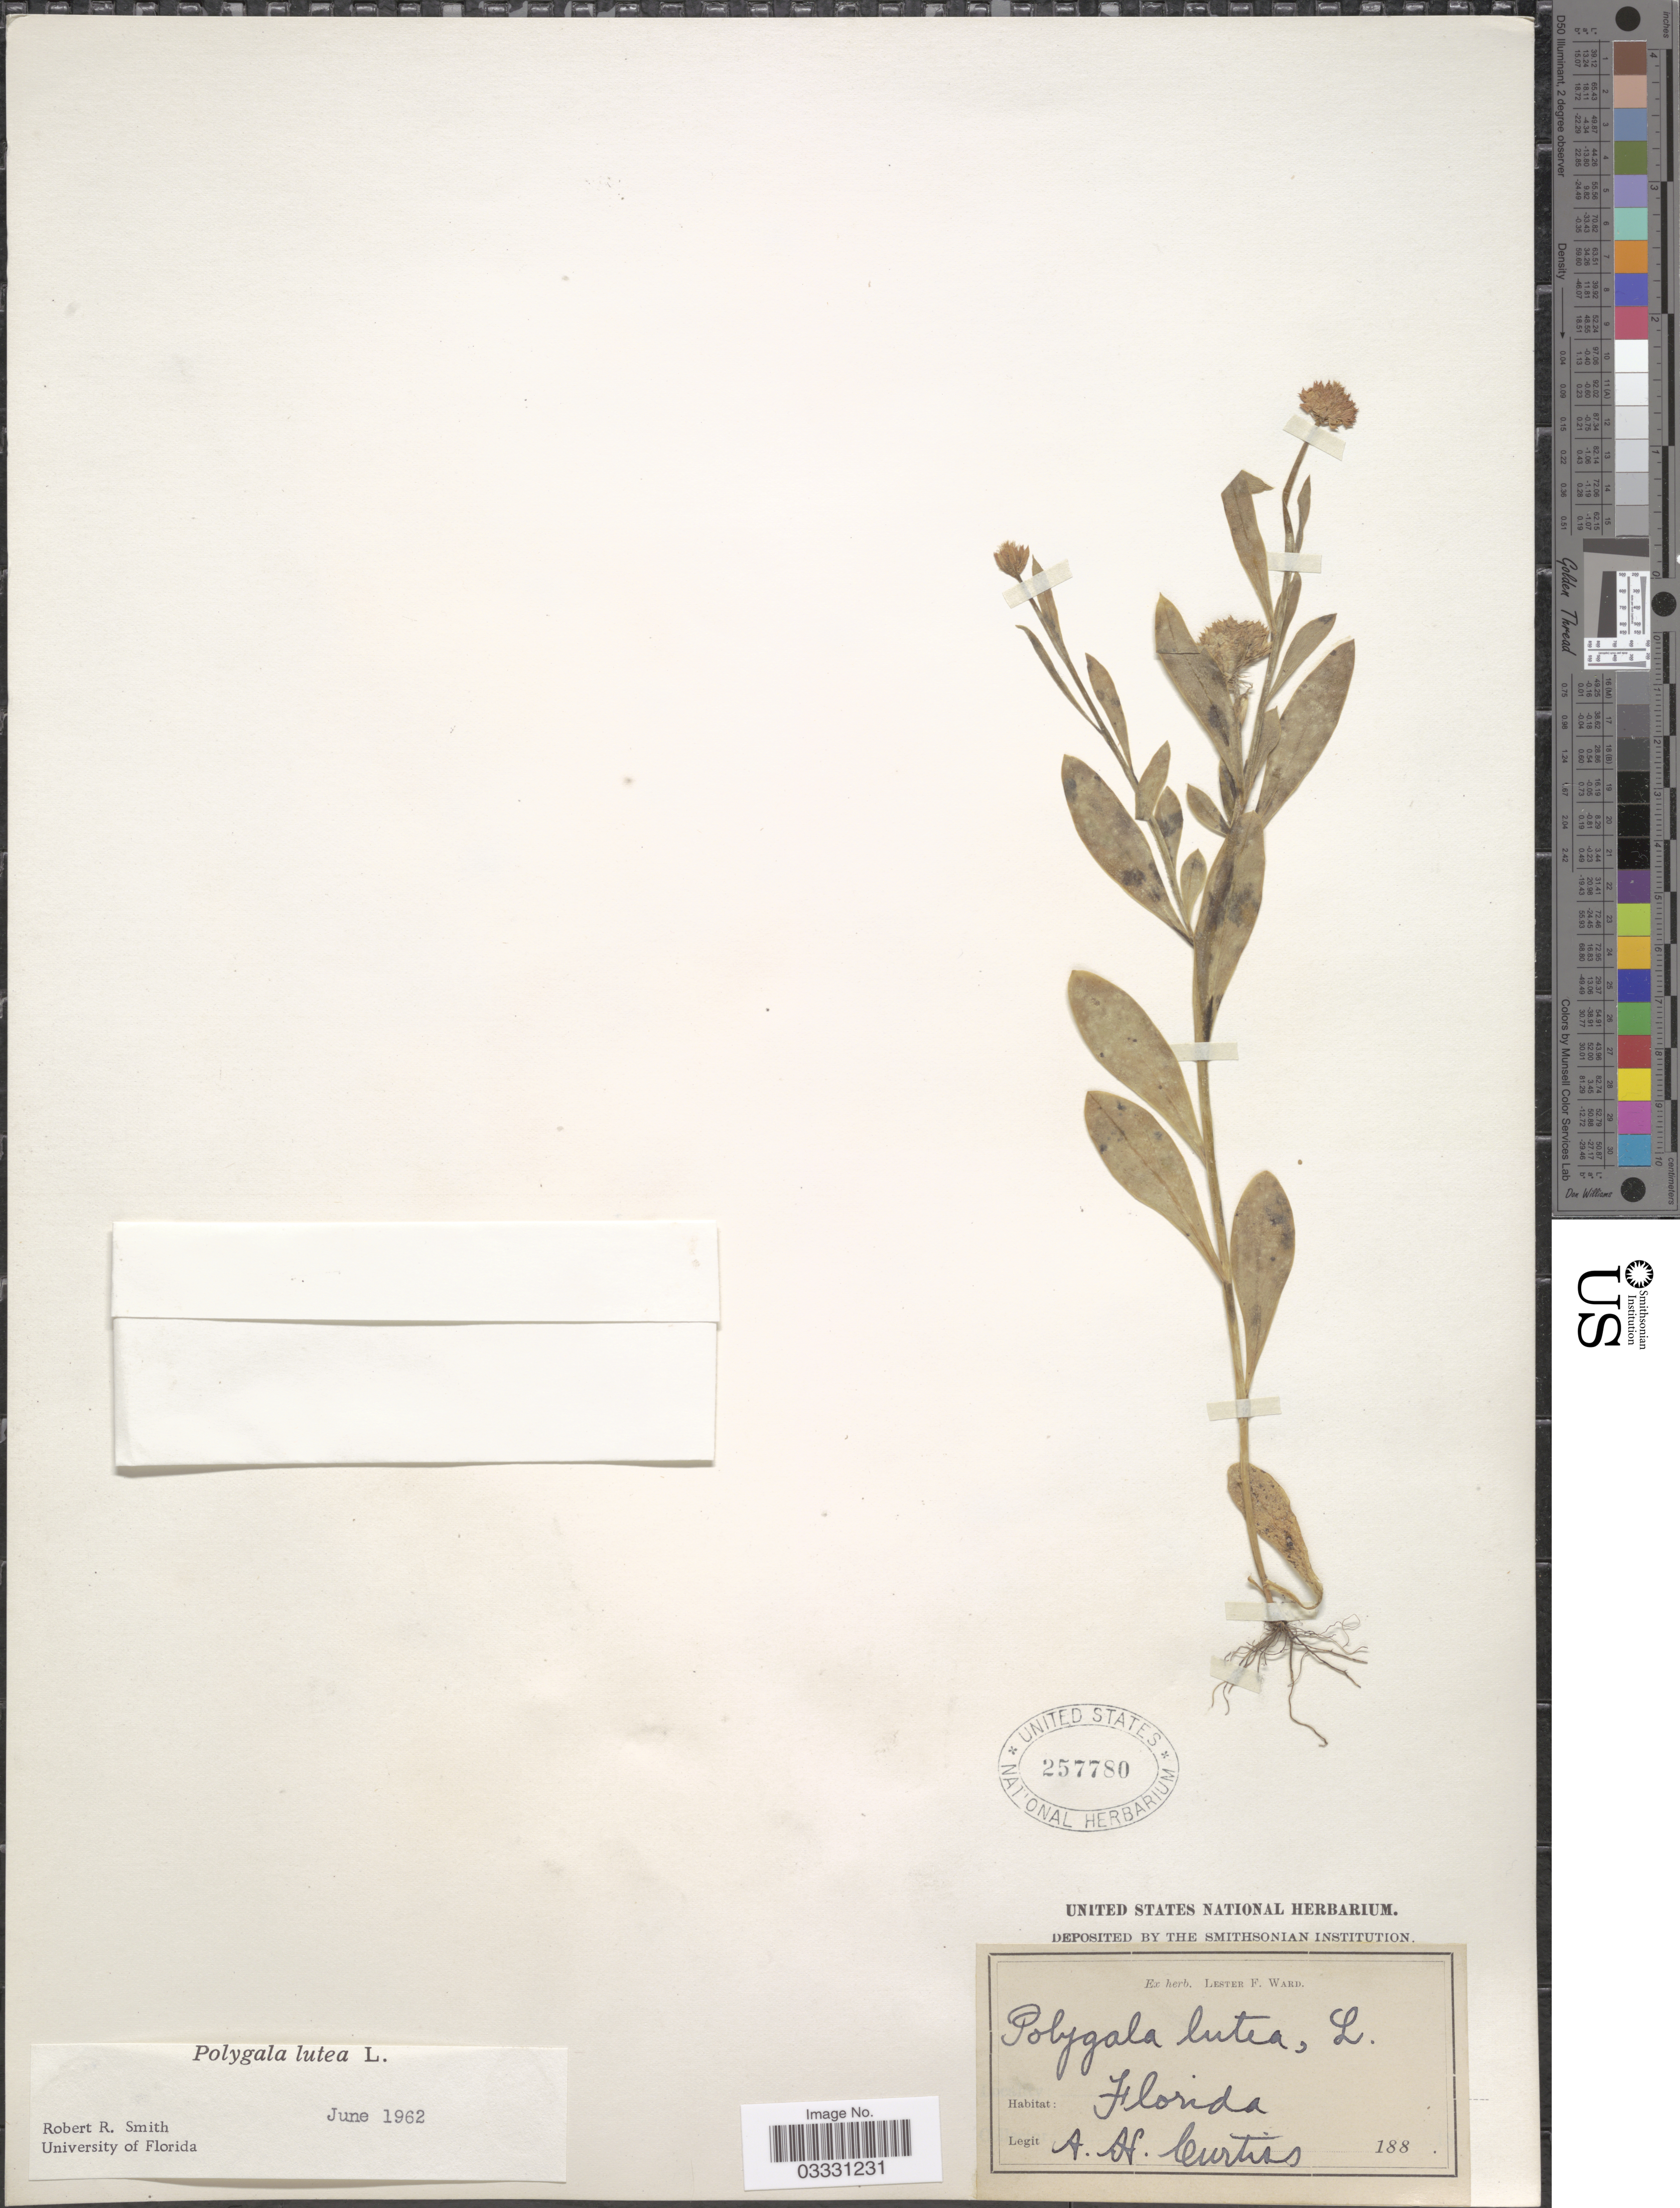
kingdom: Plantae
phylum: Tracheophyta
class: Magnoliopsida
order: Fabales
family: Polygalaceae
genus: Polygala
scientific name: Polygala lutea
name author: L.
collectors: A. H. Curtiss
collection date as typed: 188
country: United States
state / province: Florida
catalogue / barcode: US 257780